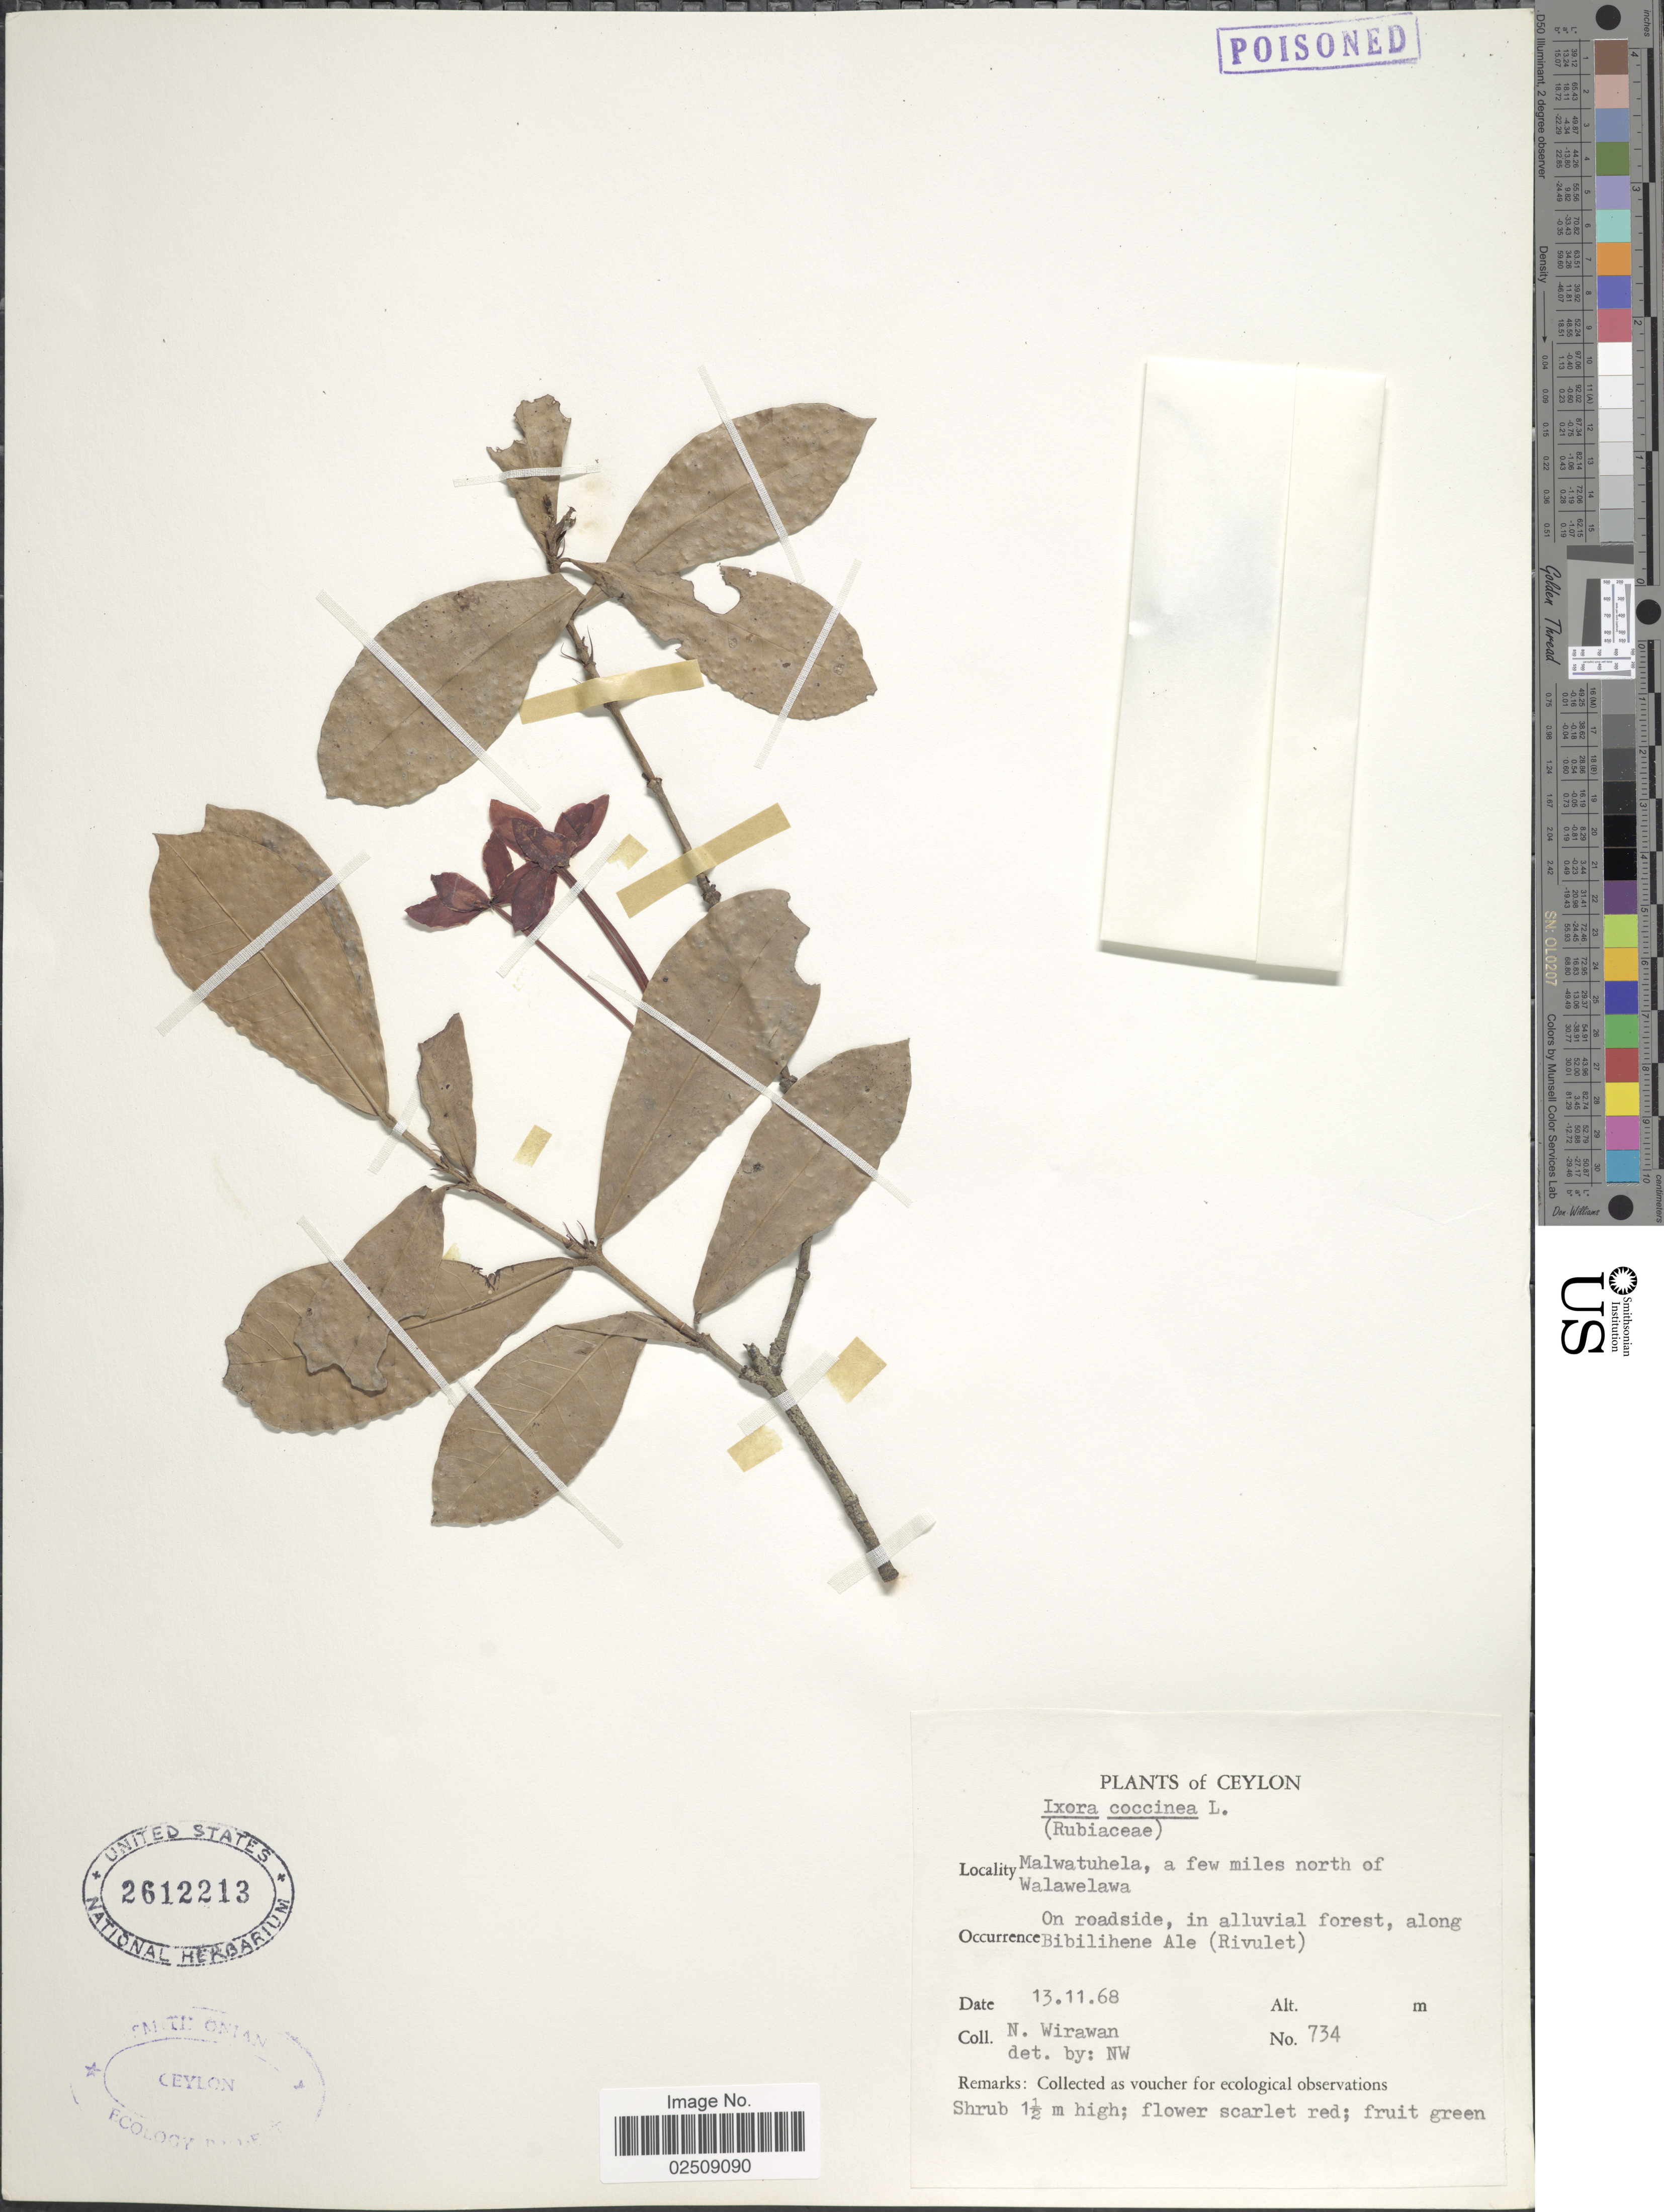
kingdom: Plantae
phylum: Tracheophyta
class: Magnoliopsida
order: Gentianales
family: Rubiaceae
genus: Ixora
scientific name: Ixora coccinea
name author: L.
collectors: N. Wirawan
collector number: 734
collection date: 1968-11-13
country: Sri Lanka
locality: Ceylon. Malwatuhela, a few miles north of Walawelawa. On roadside, in alluvial forest, along Bibilihene Ale (Rivulet)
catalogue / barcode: US 2612213